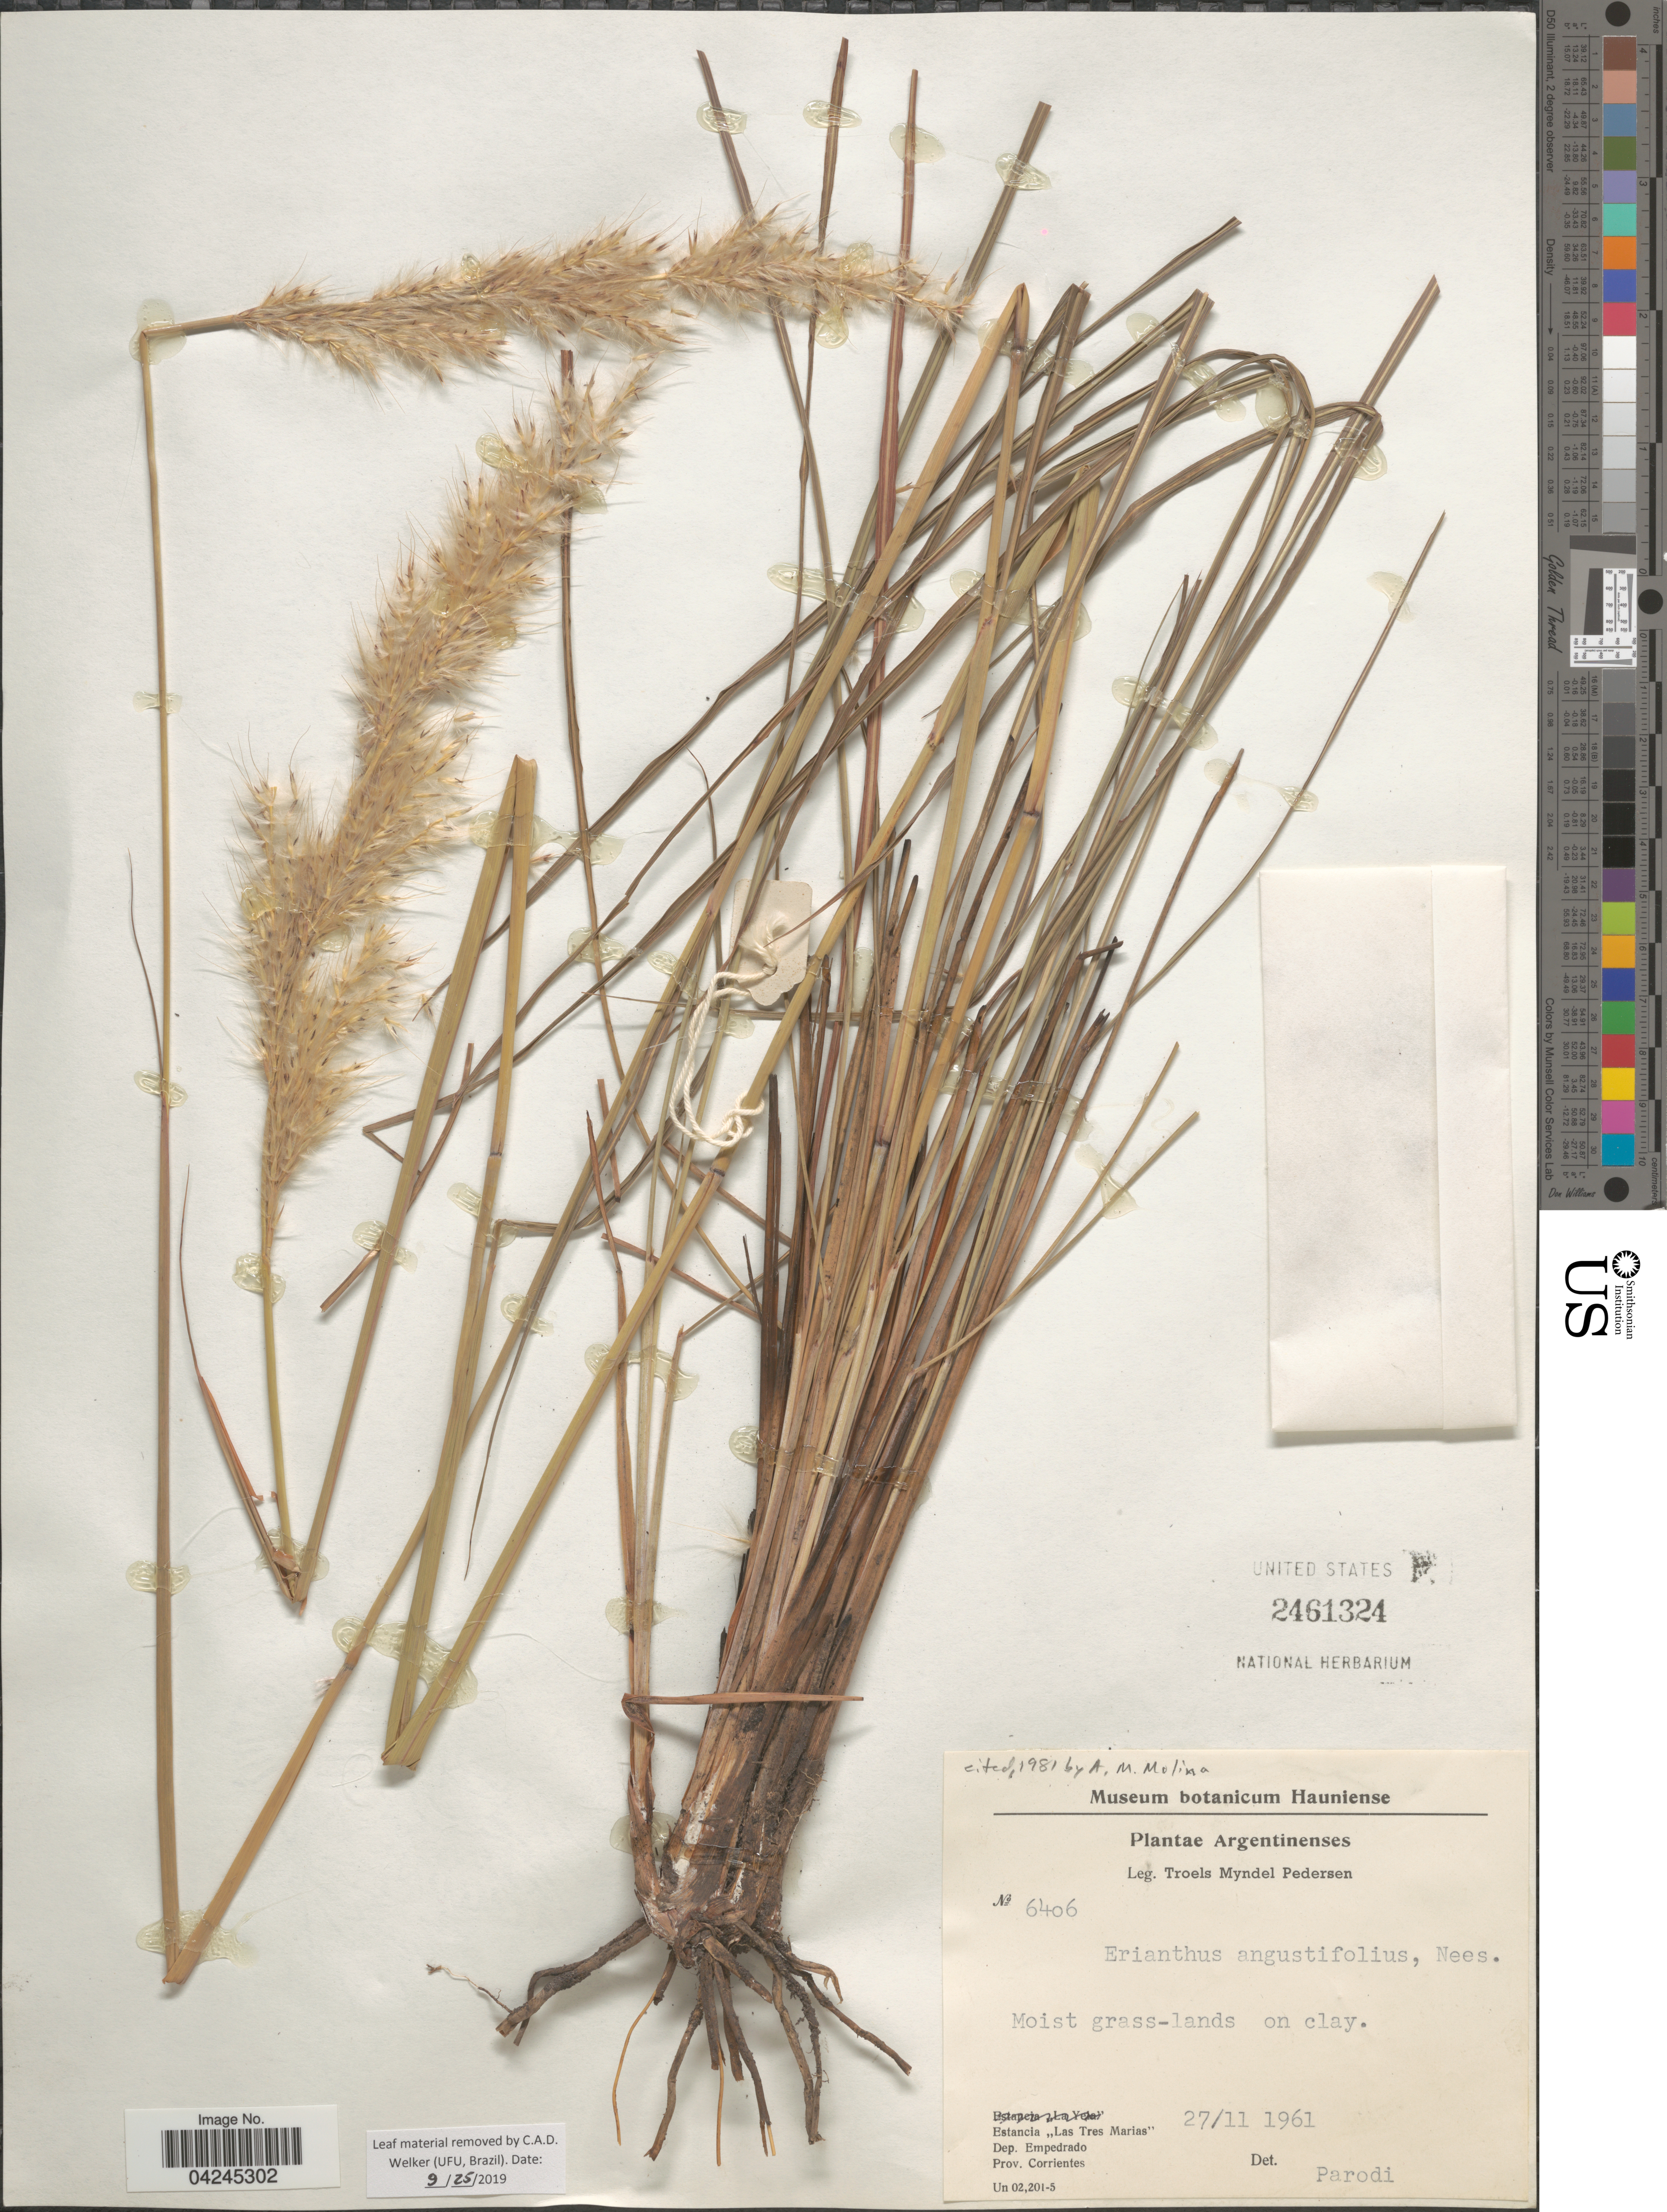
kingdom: Plantae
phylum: Tracheophyta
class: Liliopsida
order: Poales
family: Poaceae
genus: Erianthus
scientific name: Erianthus angustifolius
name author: Nees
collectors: T. Pederson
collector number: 6406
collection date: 1961-11-27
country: Argentina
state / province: Corrientes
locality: Estancia "Las Tres Marias". Dep. Empedrado.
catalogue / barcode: US 2461324